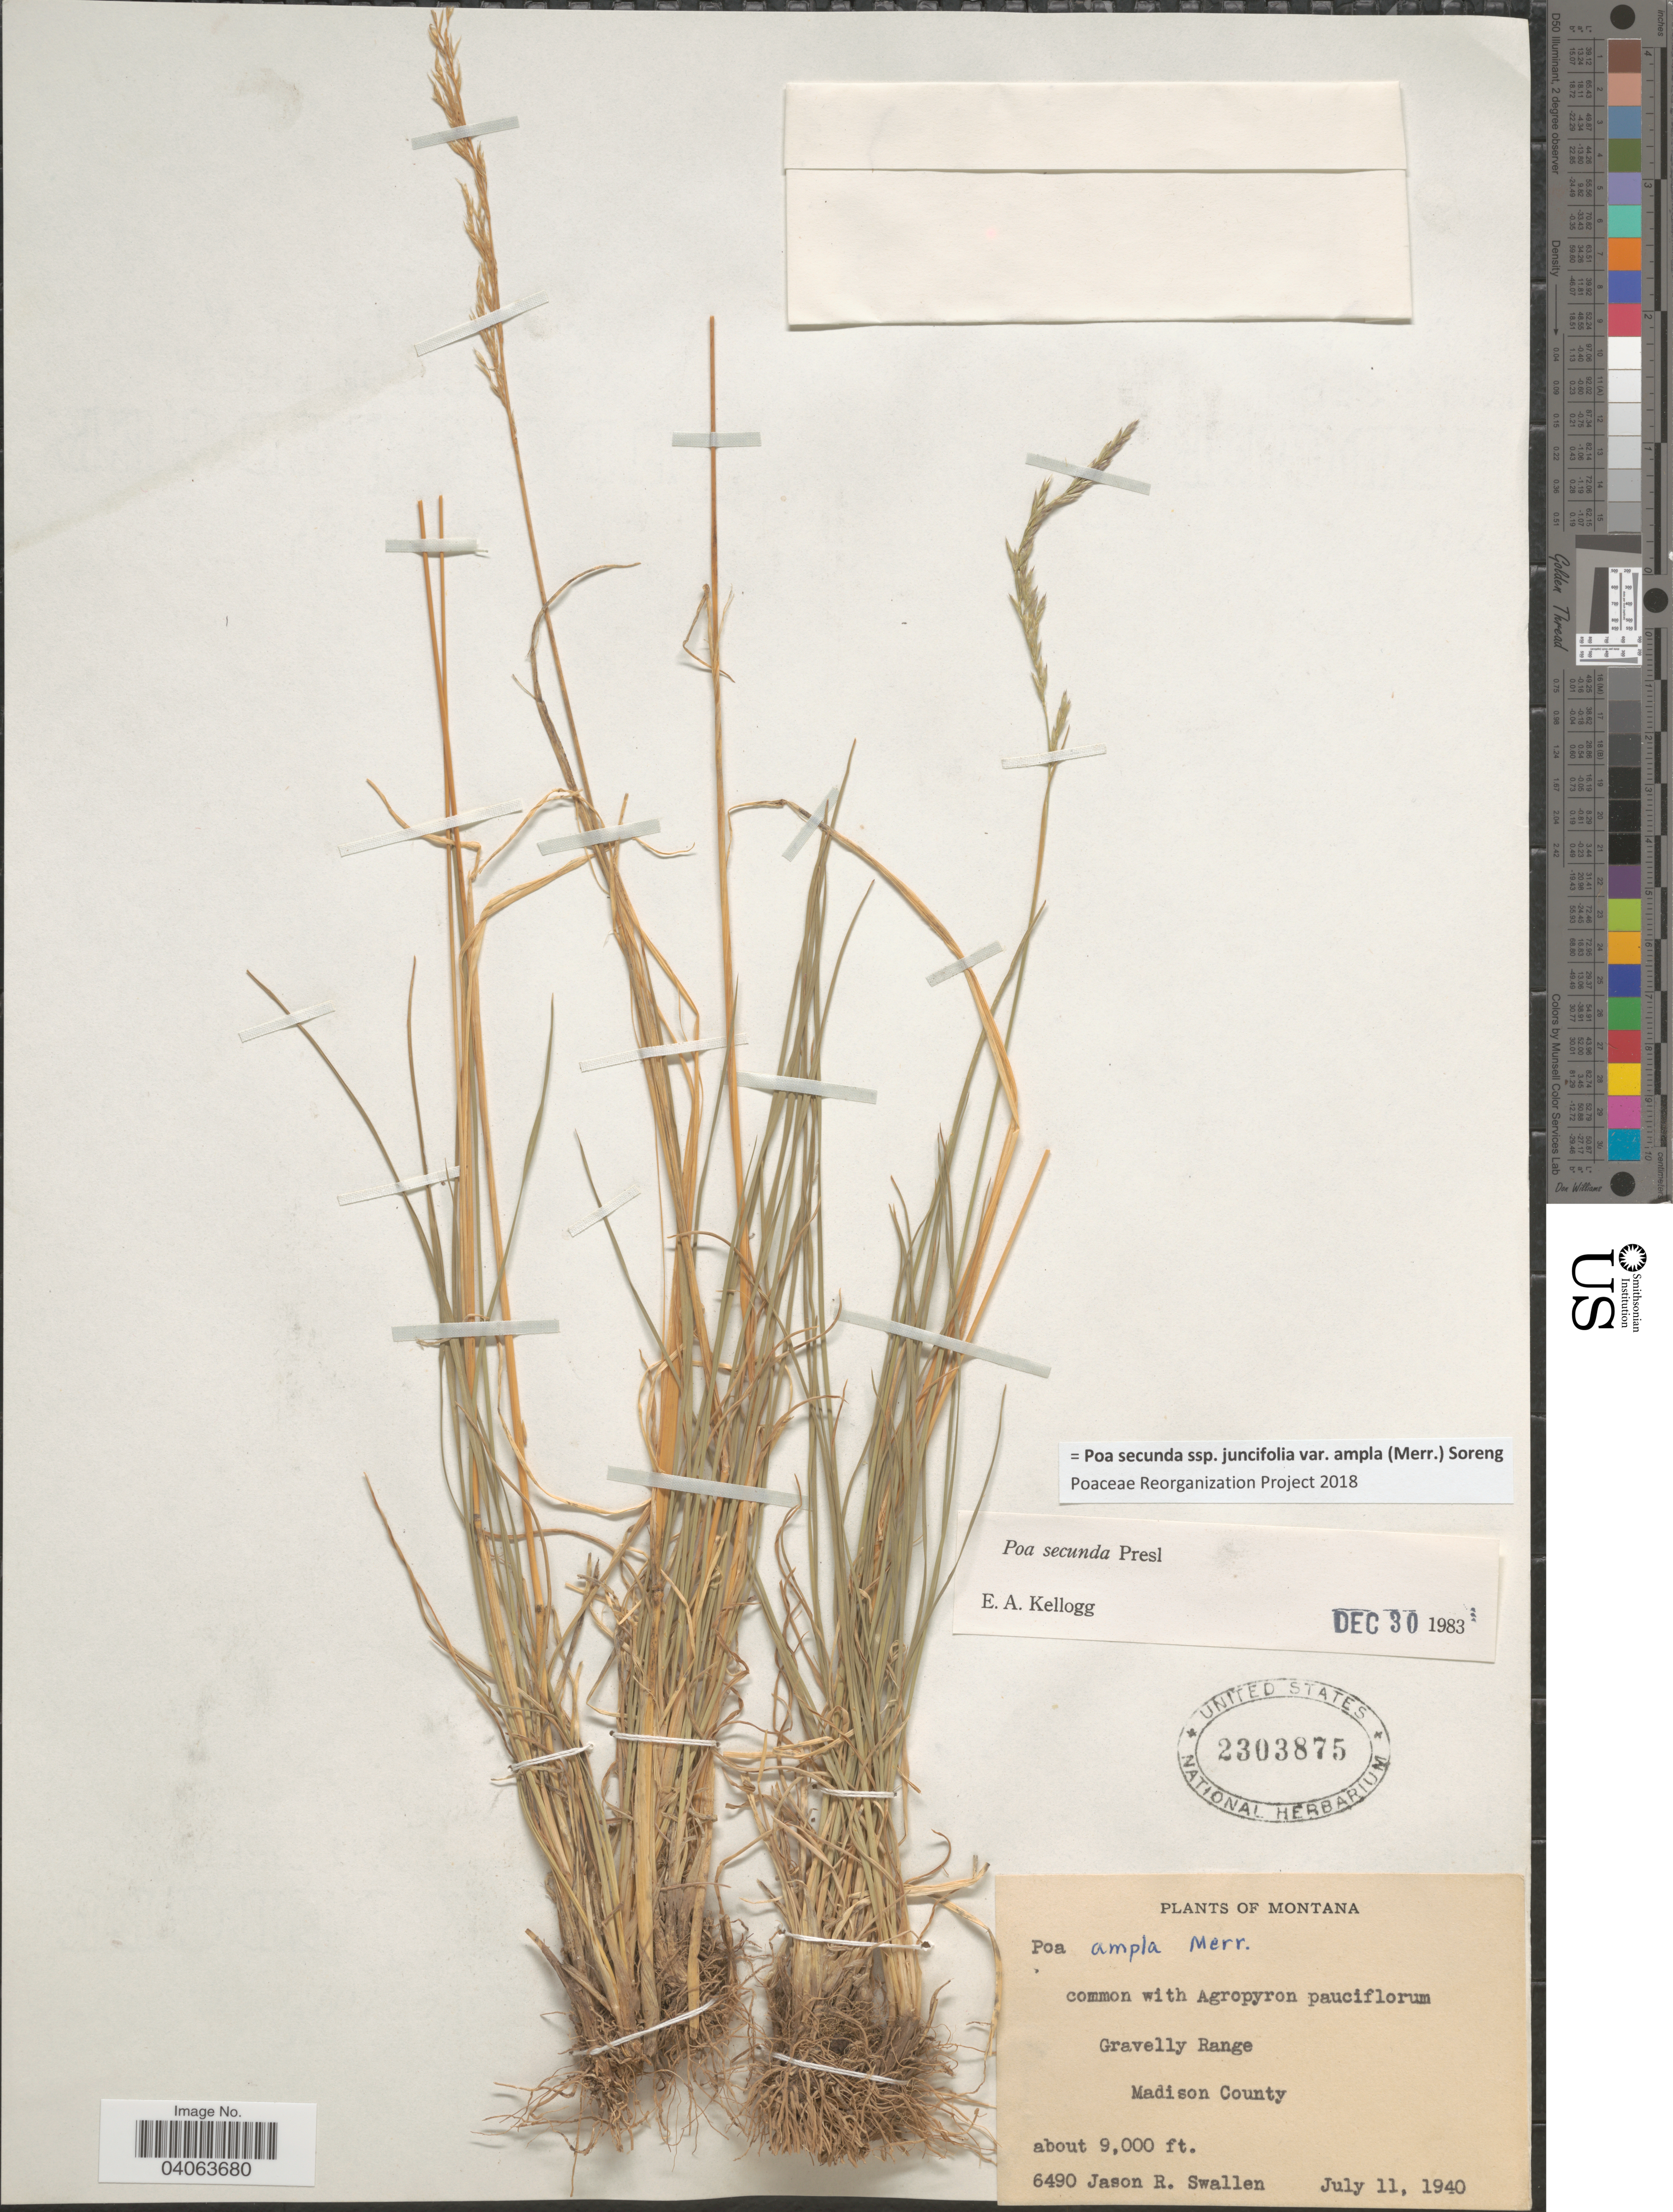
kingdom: Plantae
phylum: Tracheophyta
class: Liliopsida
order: Poales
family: Poaceae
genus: Poa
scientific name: Poa secunda subsp. juncifolia var. ampla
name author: (Merr.) Soreng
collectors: J. R. Swallen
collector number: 6490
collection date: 1940-07-11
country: United States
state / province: Montana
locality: Gravelly Range, Madison County.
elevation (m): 2743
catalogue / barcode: US 2303875